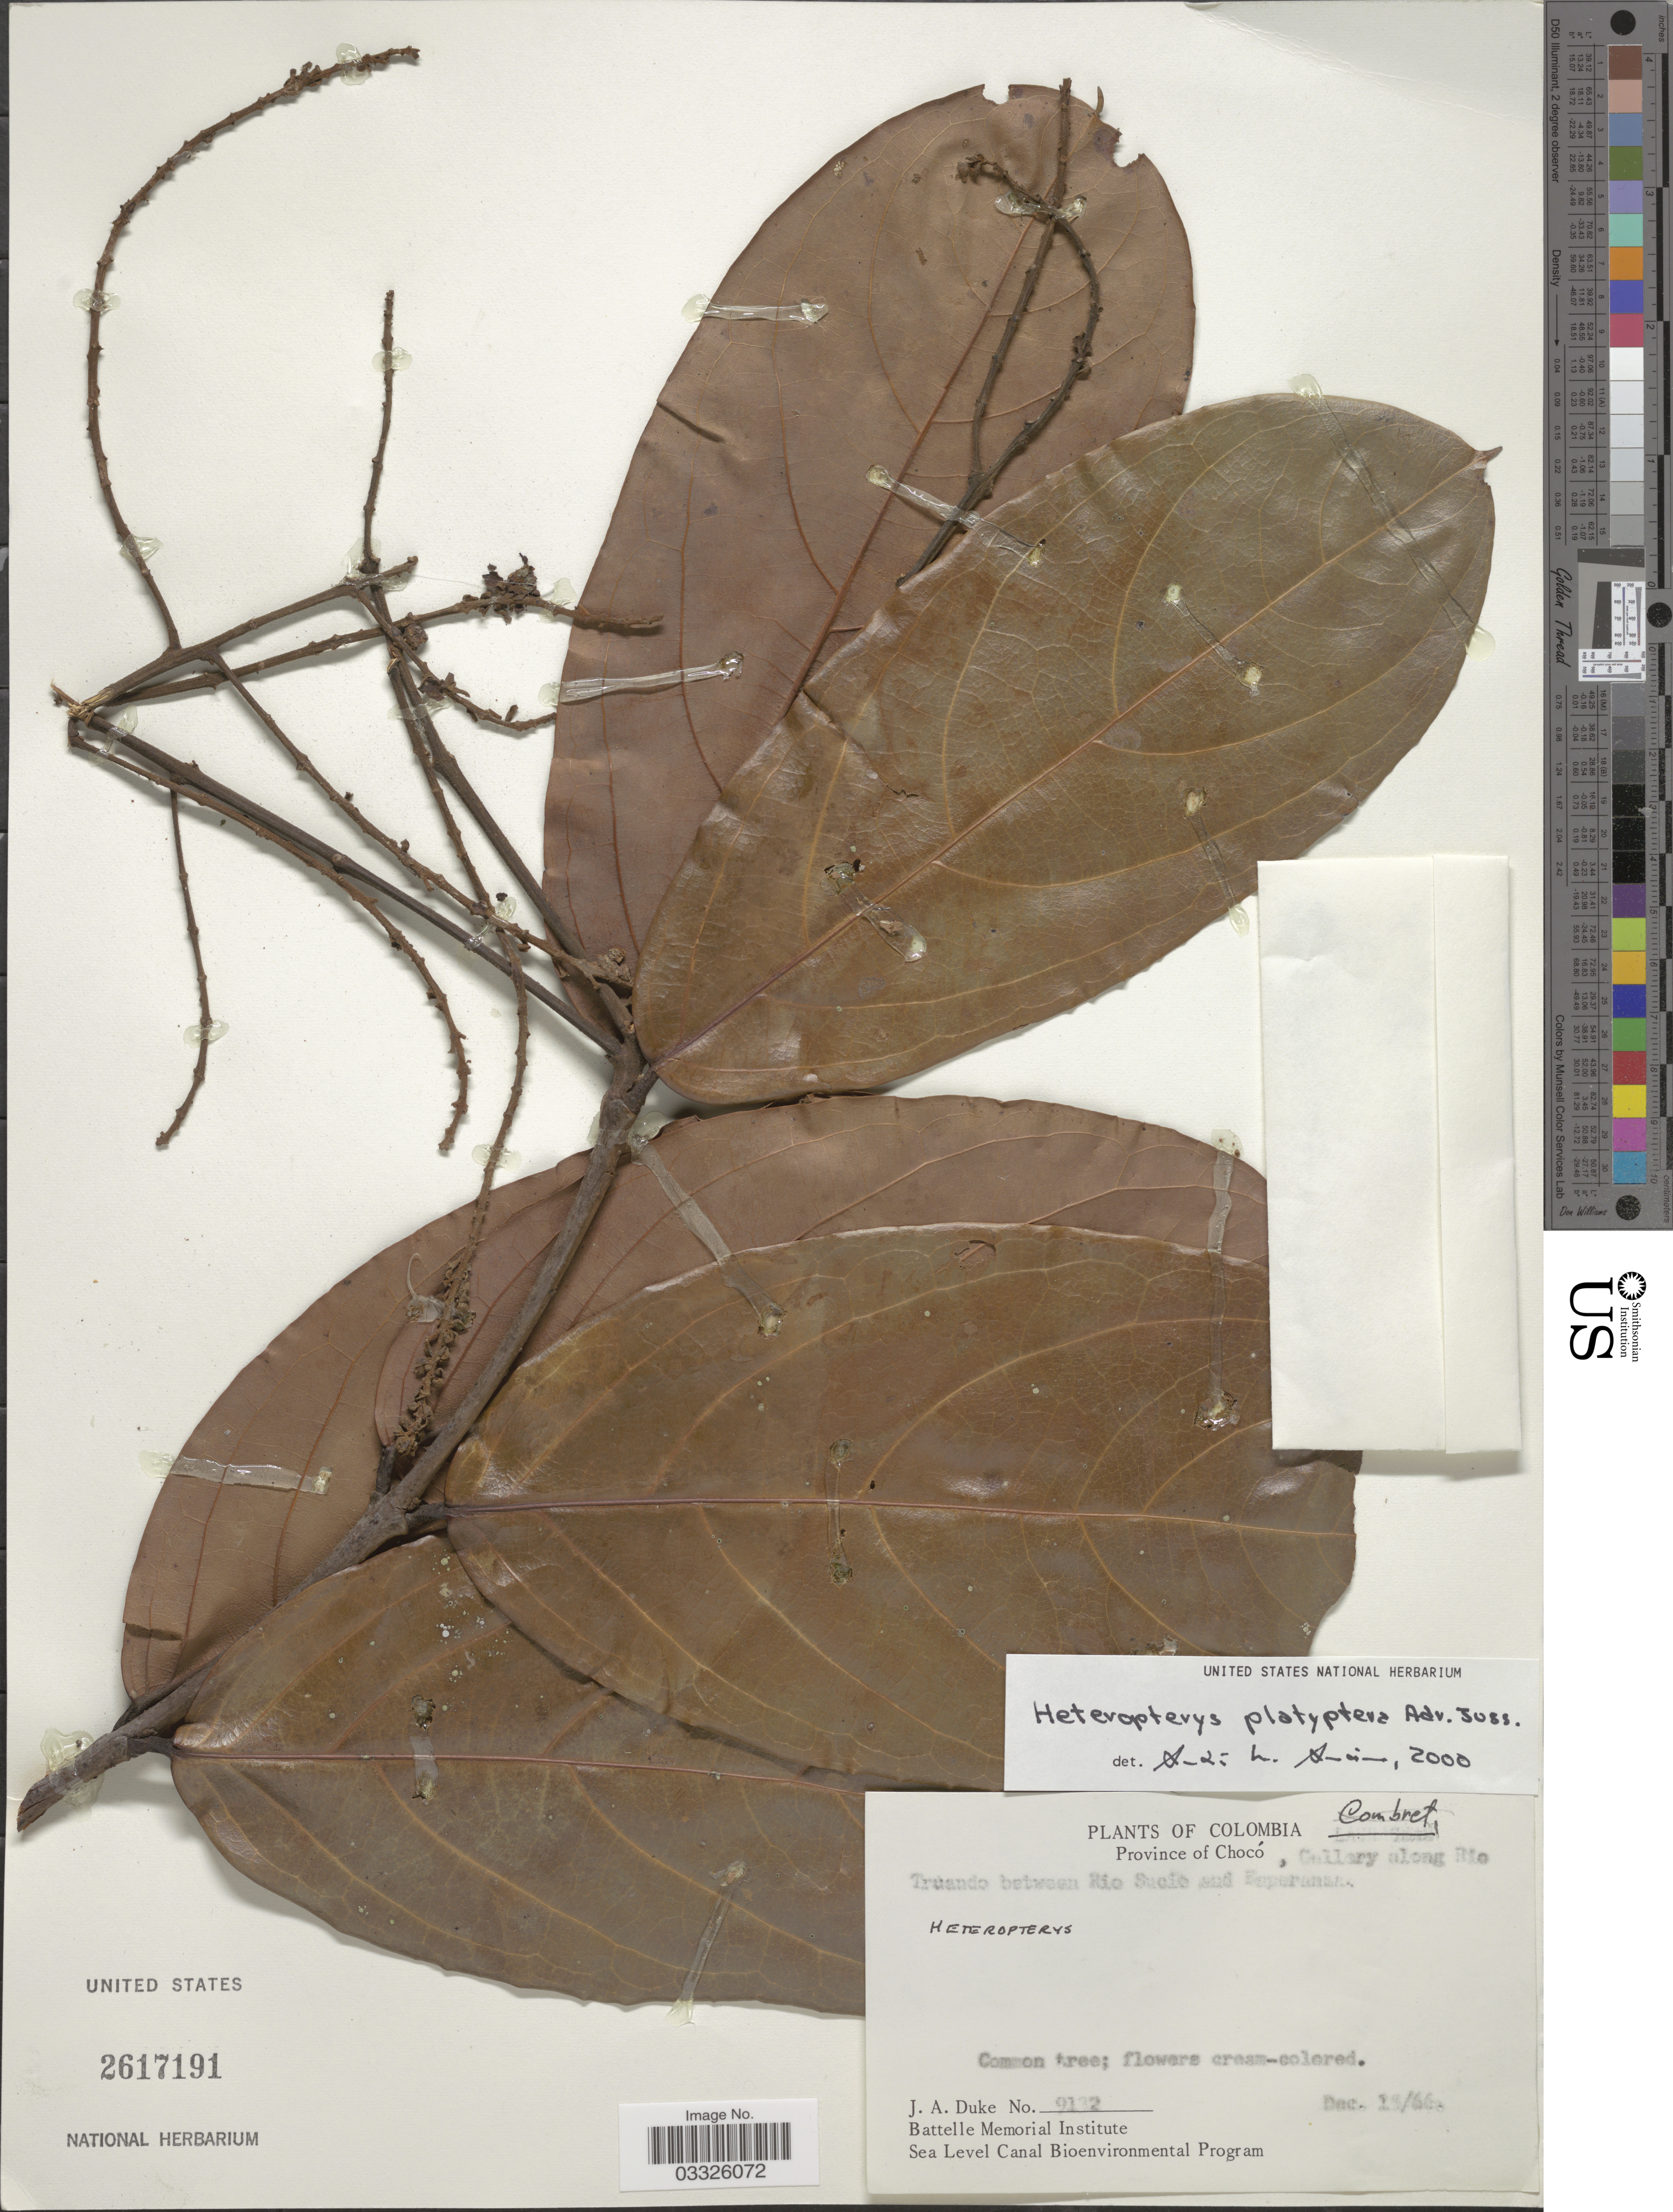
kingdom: Plantae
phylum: Tracheophyta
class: Magnoliopsida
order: Malpighiales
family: Malpighiaceae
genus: Heteropterys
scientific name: Heteropterys platyptera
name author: DC.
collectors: J. A. Duke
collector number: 9132*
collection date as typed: Transcribed d/m/y: /12/66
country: Colombia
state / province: Chocó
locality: Gallery along Rio Truando between Rio Sucio and Esparanza. [interpreted]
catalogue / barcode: US 2617191